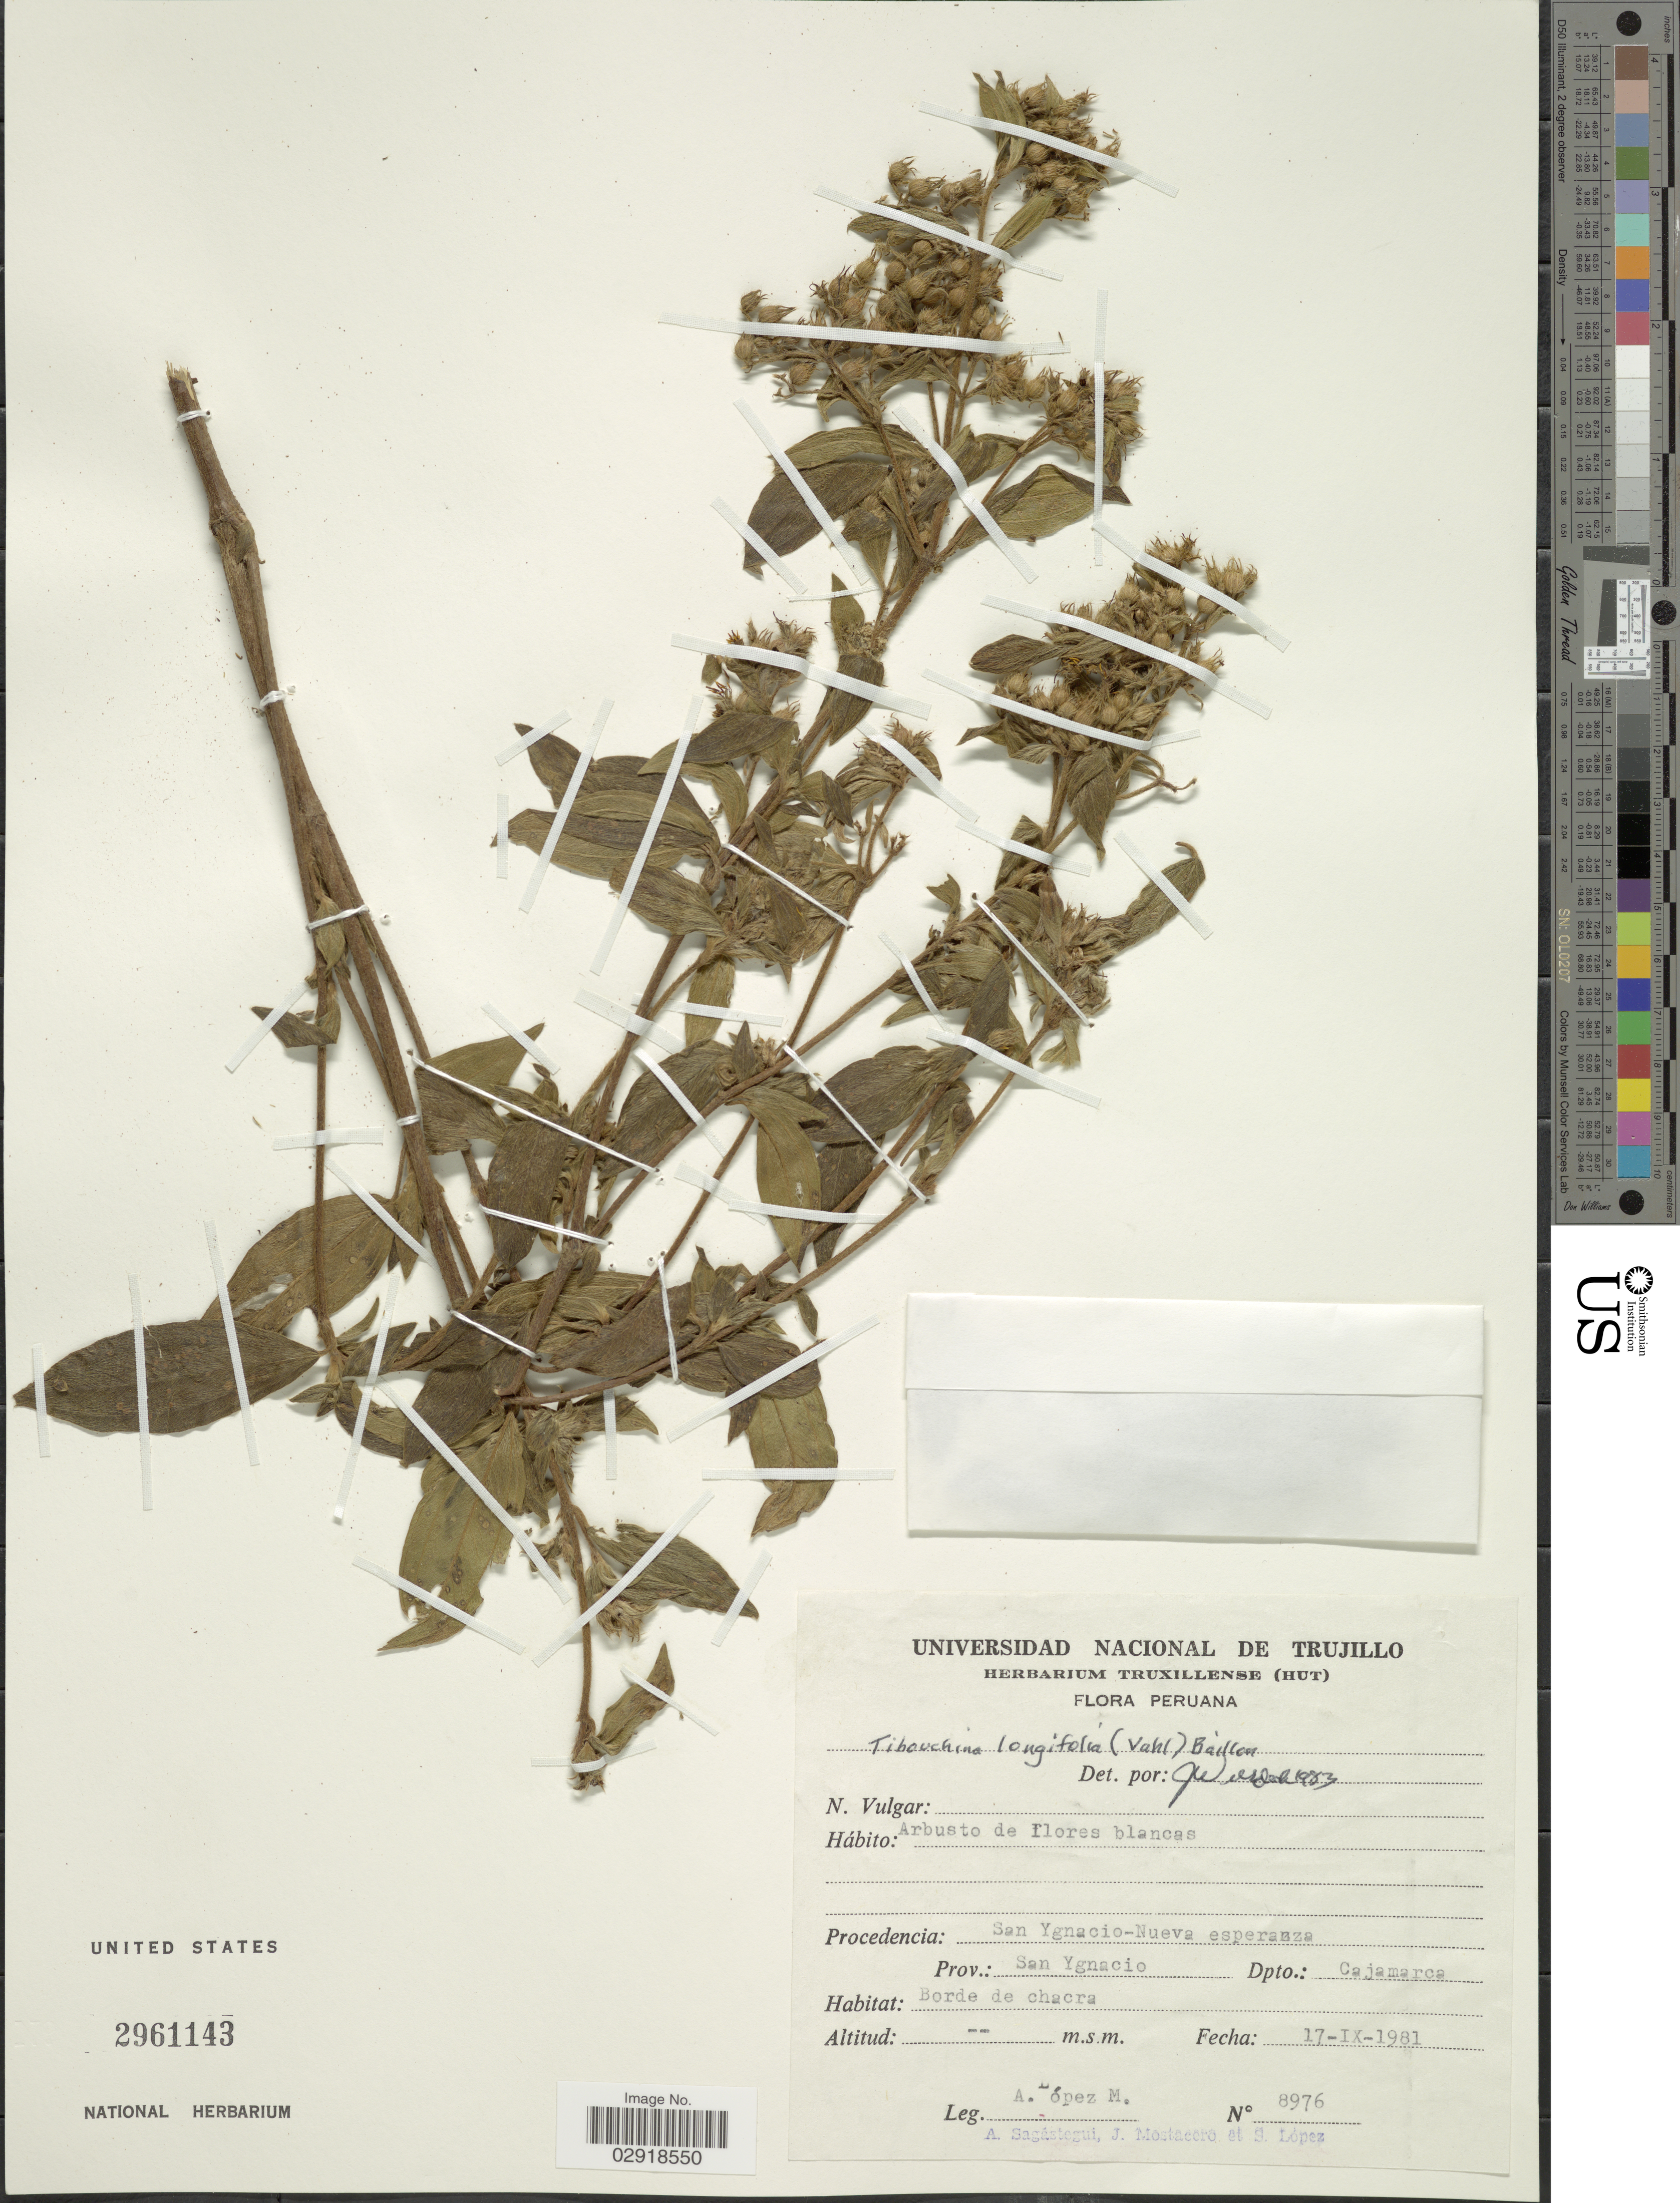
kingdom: Plantae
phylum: Tracheophyta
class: Magnoliopsida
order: Myrtales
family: Melastomataceae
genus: Chaetogastra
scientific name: Chaetogastra longifolia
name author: (Vahl) DC.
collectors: A. López M., A. Sagástequi, J. Mostacero & S. Lopez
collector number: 8976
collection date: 1981-09-17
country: Peru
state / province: Cajamarca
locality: San Ygnacio-Nueva esperanza. Prov.: San Ygnacio, Dpto.: Cajamarca.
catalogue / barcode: US 2961143